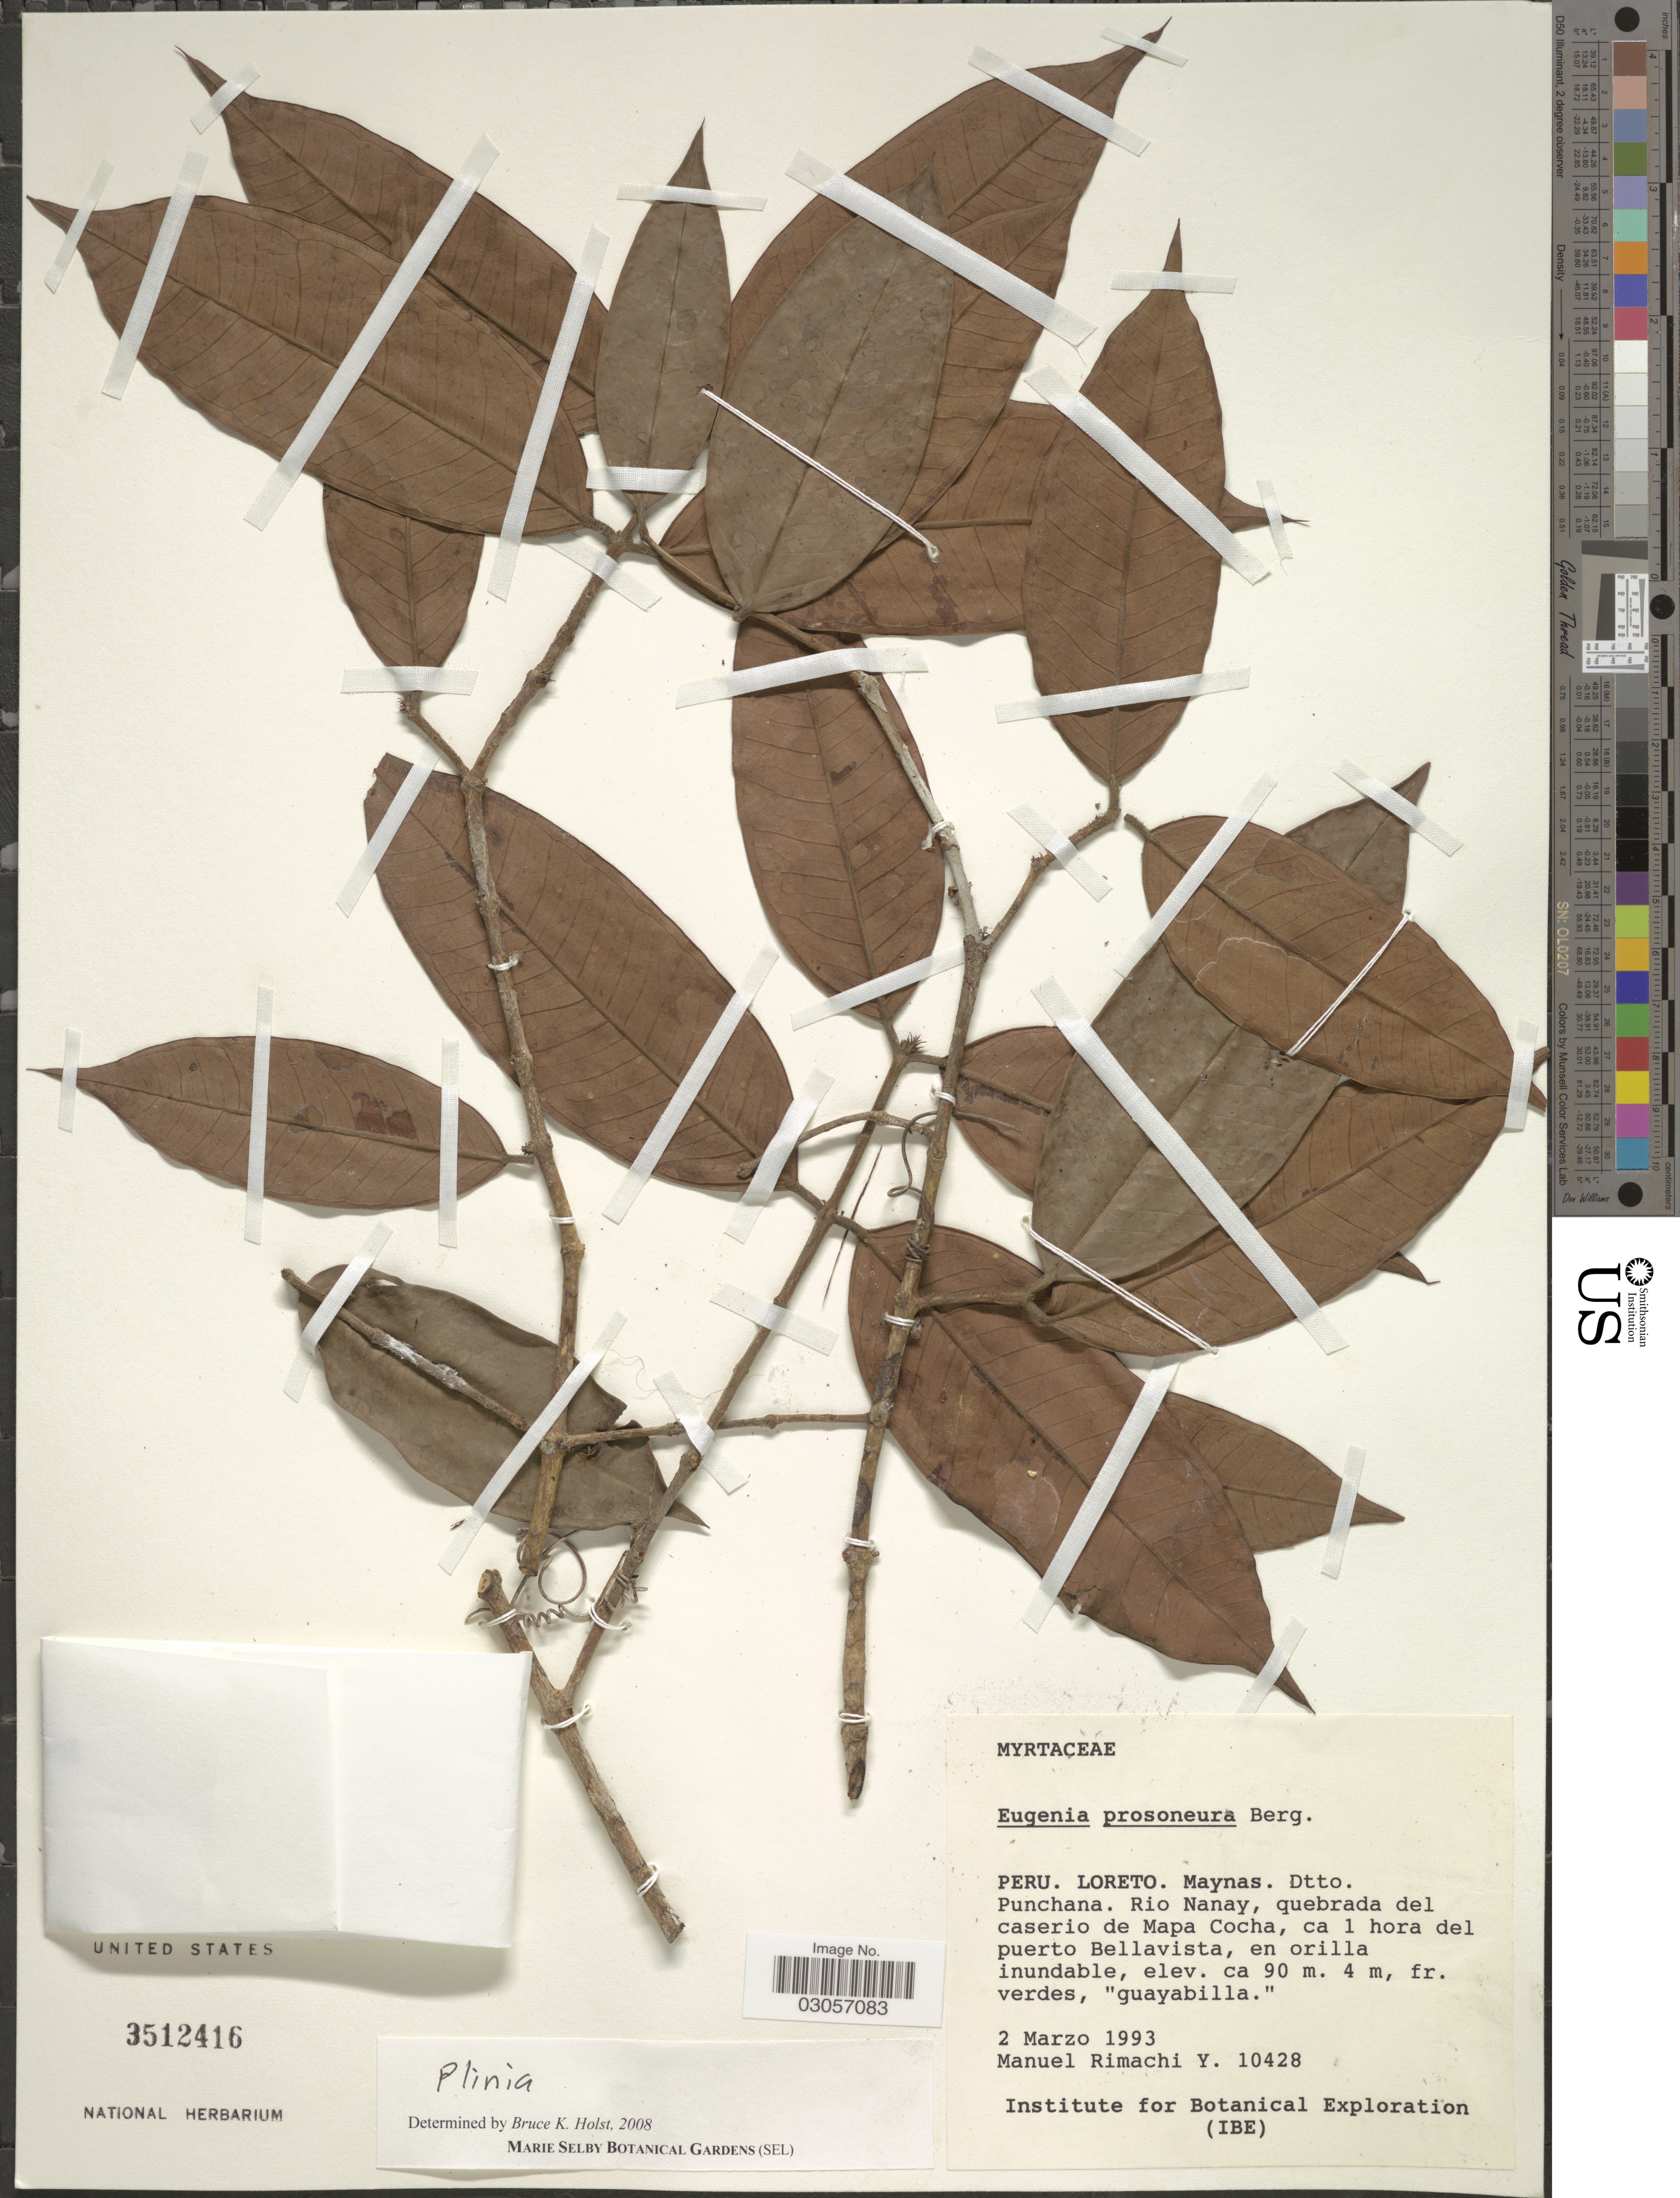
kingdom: Plantae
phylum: Tracheophyta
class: Magnoliopsida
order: Myrtales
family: Myrtaceae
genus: Plinia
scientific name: Plinia sp.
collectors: M. Rimachi Y.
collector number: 10428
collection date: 1993-03-02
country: Peru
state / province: Loreto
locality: Maynas: Dtto. Punchana. Rio Nanay, quebrada del caserio de Mapa Cocha, ca 1 hora del puerto Bellavista,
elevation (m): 90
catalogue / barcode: US 3512416